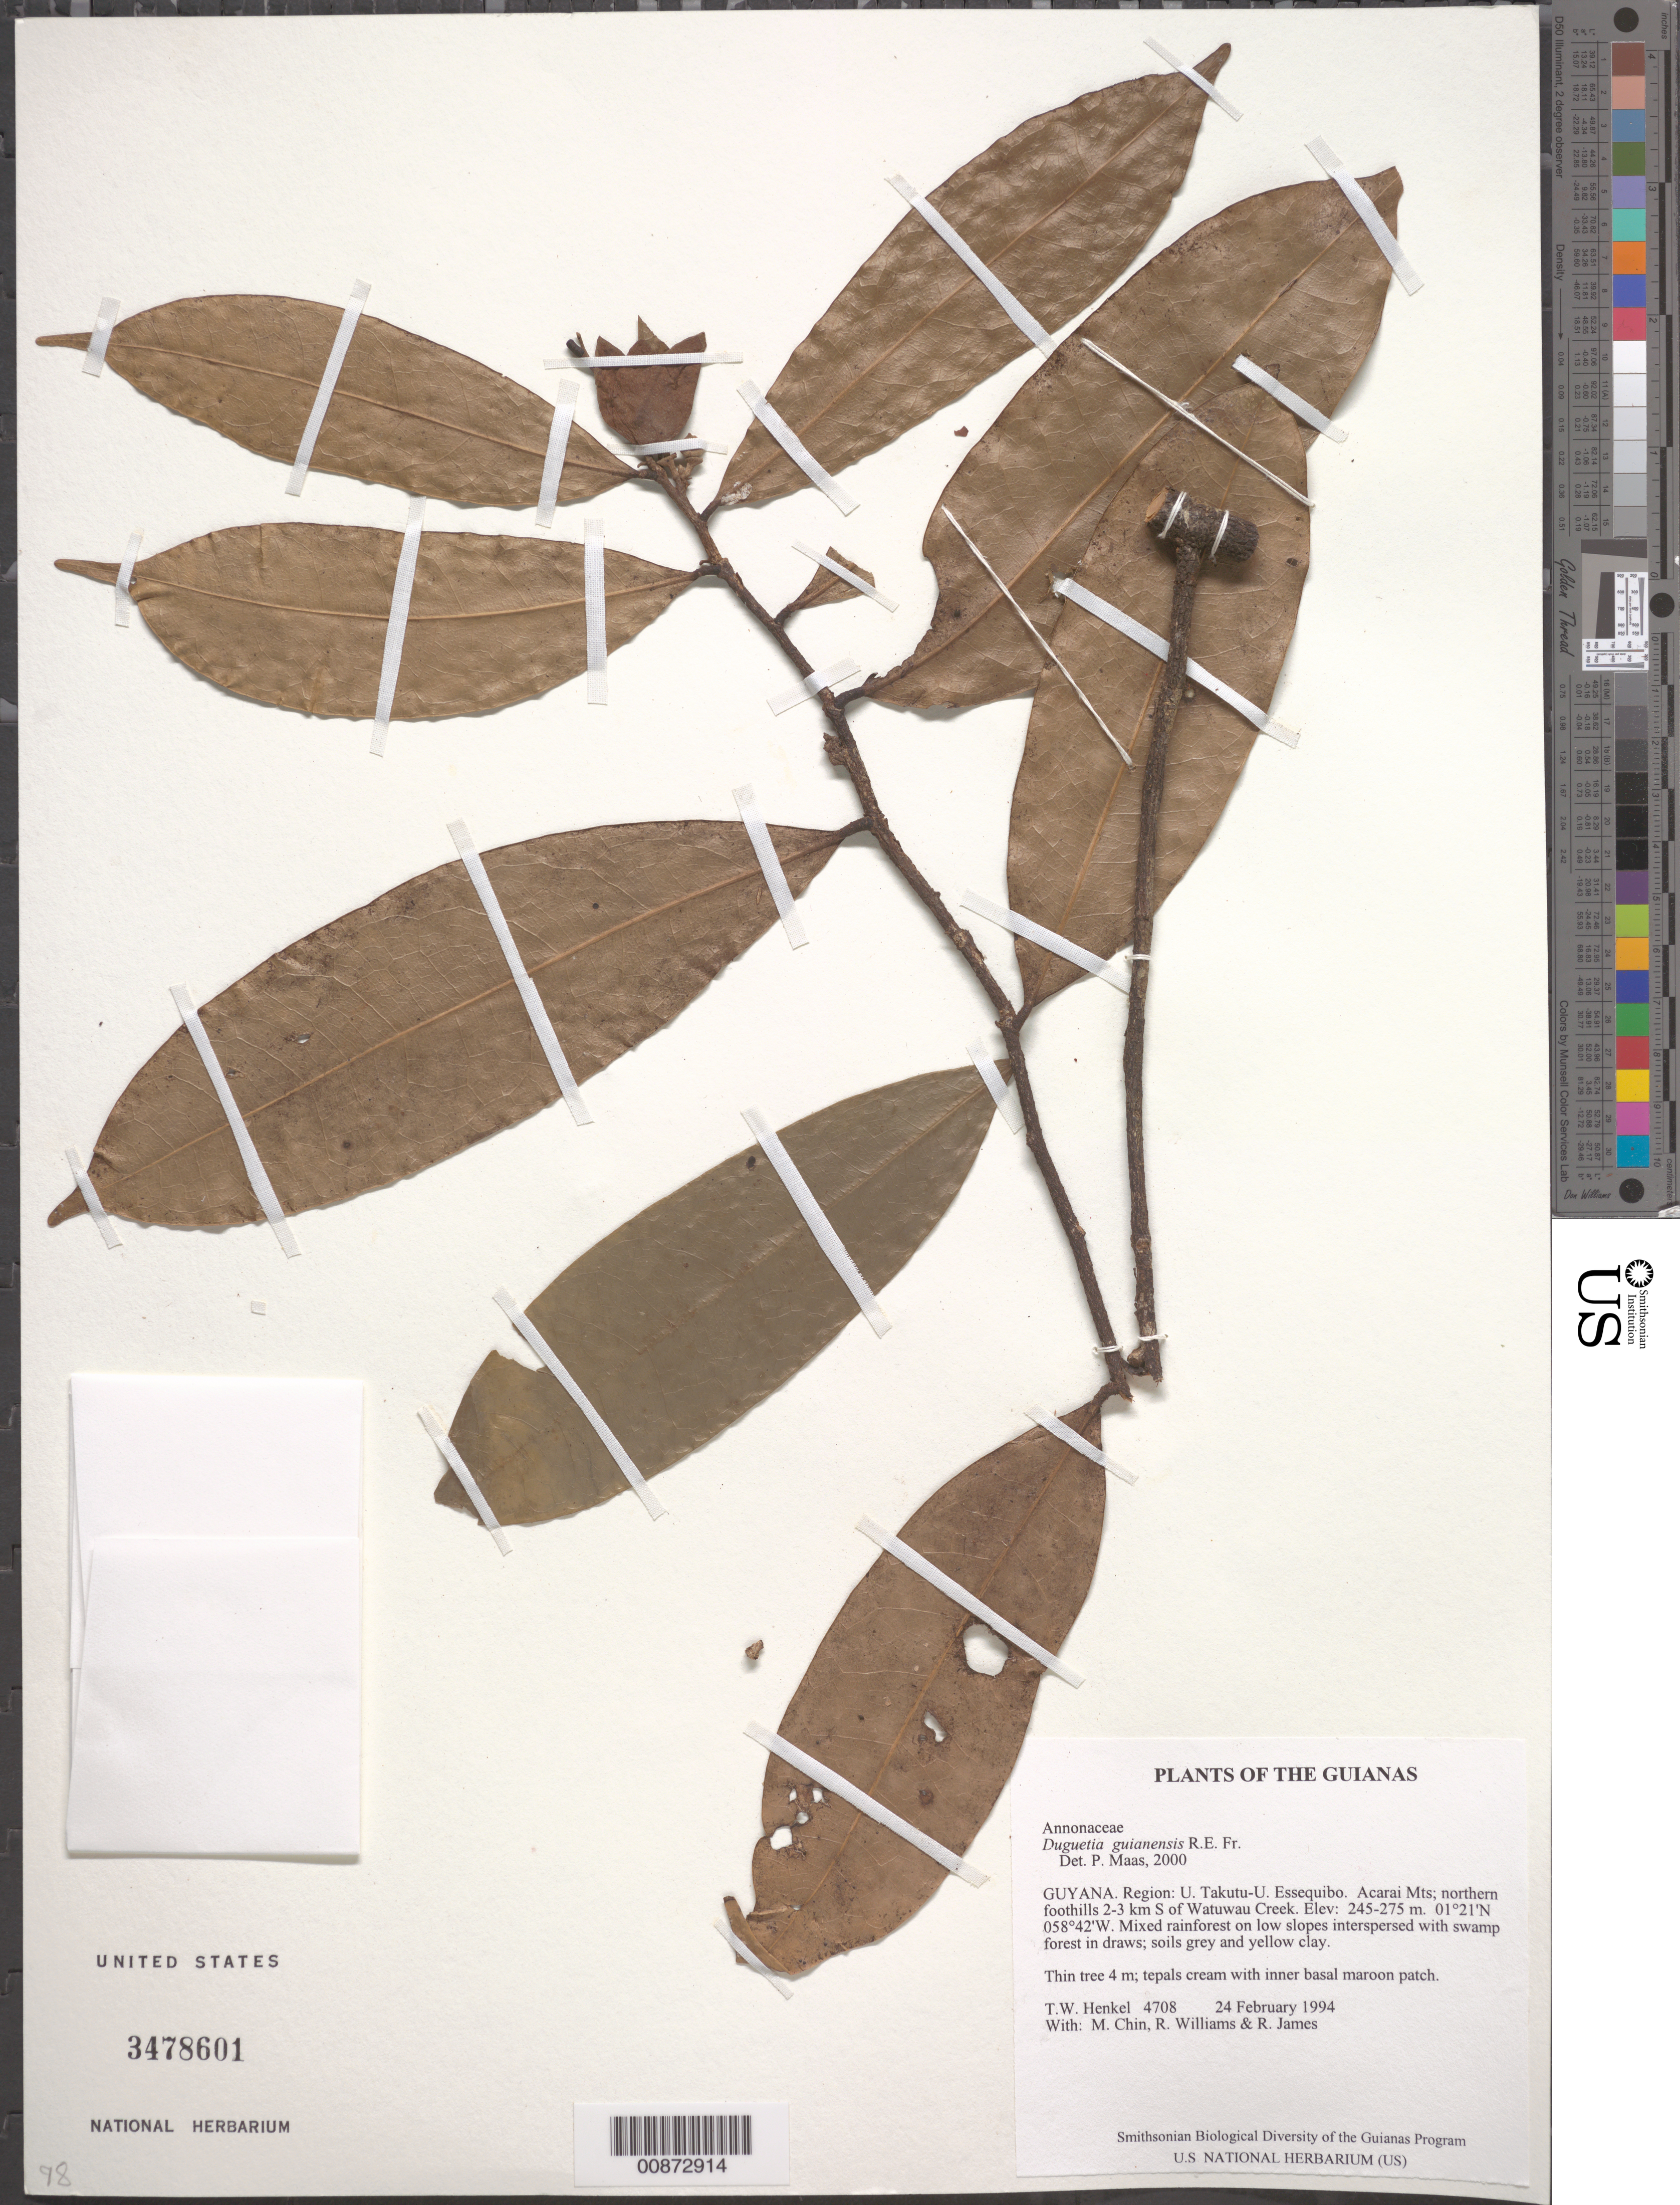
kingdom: Plantae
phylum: Tracheophyta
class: Magnoliopsida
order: Magnoliales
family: Annonaceae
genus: Duguetia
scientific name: Duguetia guianensis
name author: R.E. Fr.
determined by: Maas, Paul J. M.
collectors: T. Henkel, M. Chin, R. Williams & R. James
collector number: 4708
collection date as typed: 24 February 1994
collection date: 1994-02-24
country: Guyana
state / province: U. Takutu-U. Essequibo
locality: Acarai Mts; northern foothills 2-3 km S of Watuwau Creek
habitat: Mixed rainforest on low slopes interspersed with swamp forest in draws; soils grey and yellow clay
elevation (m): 245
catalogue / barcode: US 3478601